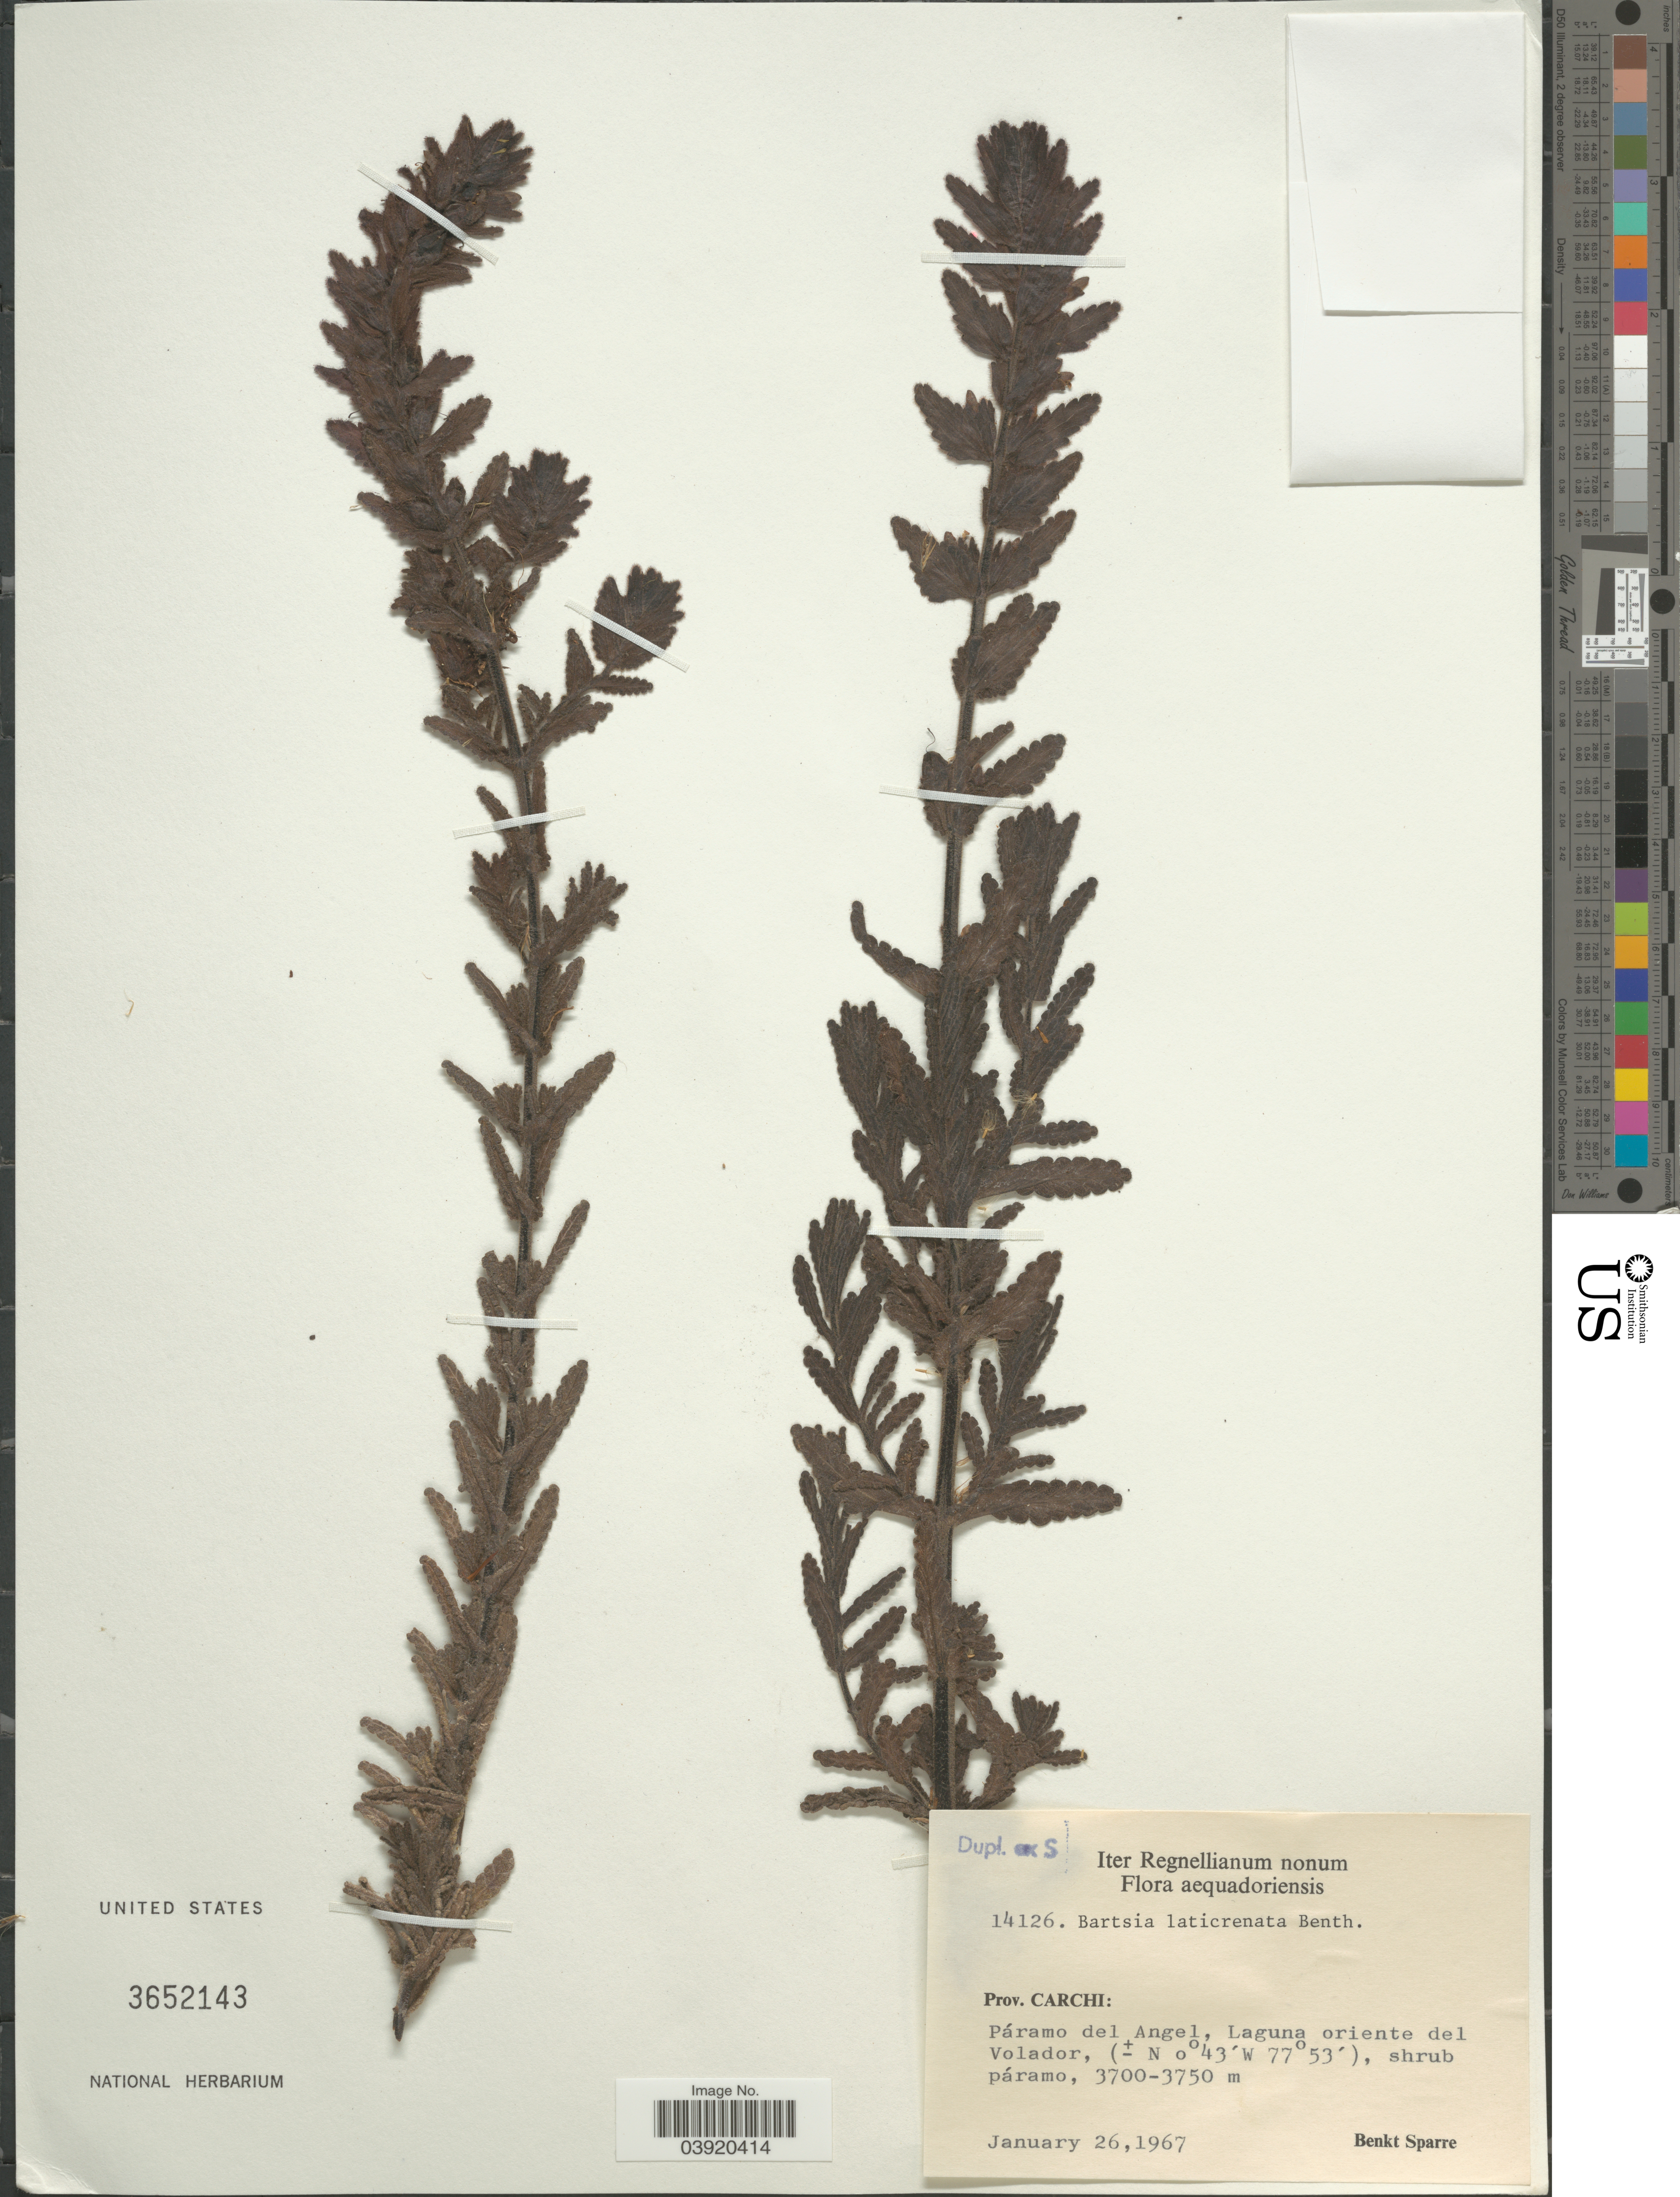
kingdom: Plantae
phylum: Tracheophyta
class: Magnoliopsida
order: Lamiales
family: Orobanchaceae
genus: Bartsia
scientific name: Bartsia laticrenata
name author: Benth.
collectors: B. Sparre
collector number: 14126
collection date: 1967-01-26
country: Ecuador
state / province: Carchi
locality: Páramo del Angel, Laguna oriente del Volador.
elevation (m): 3700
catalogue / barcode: US 3652143